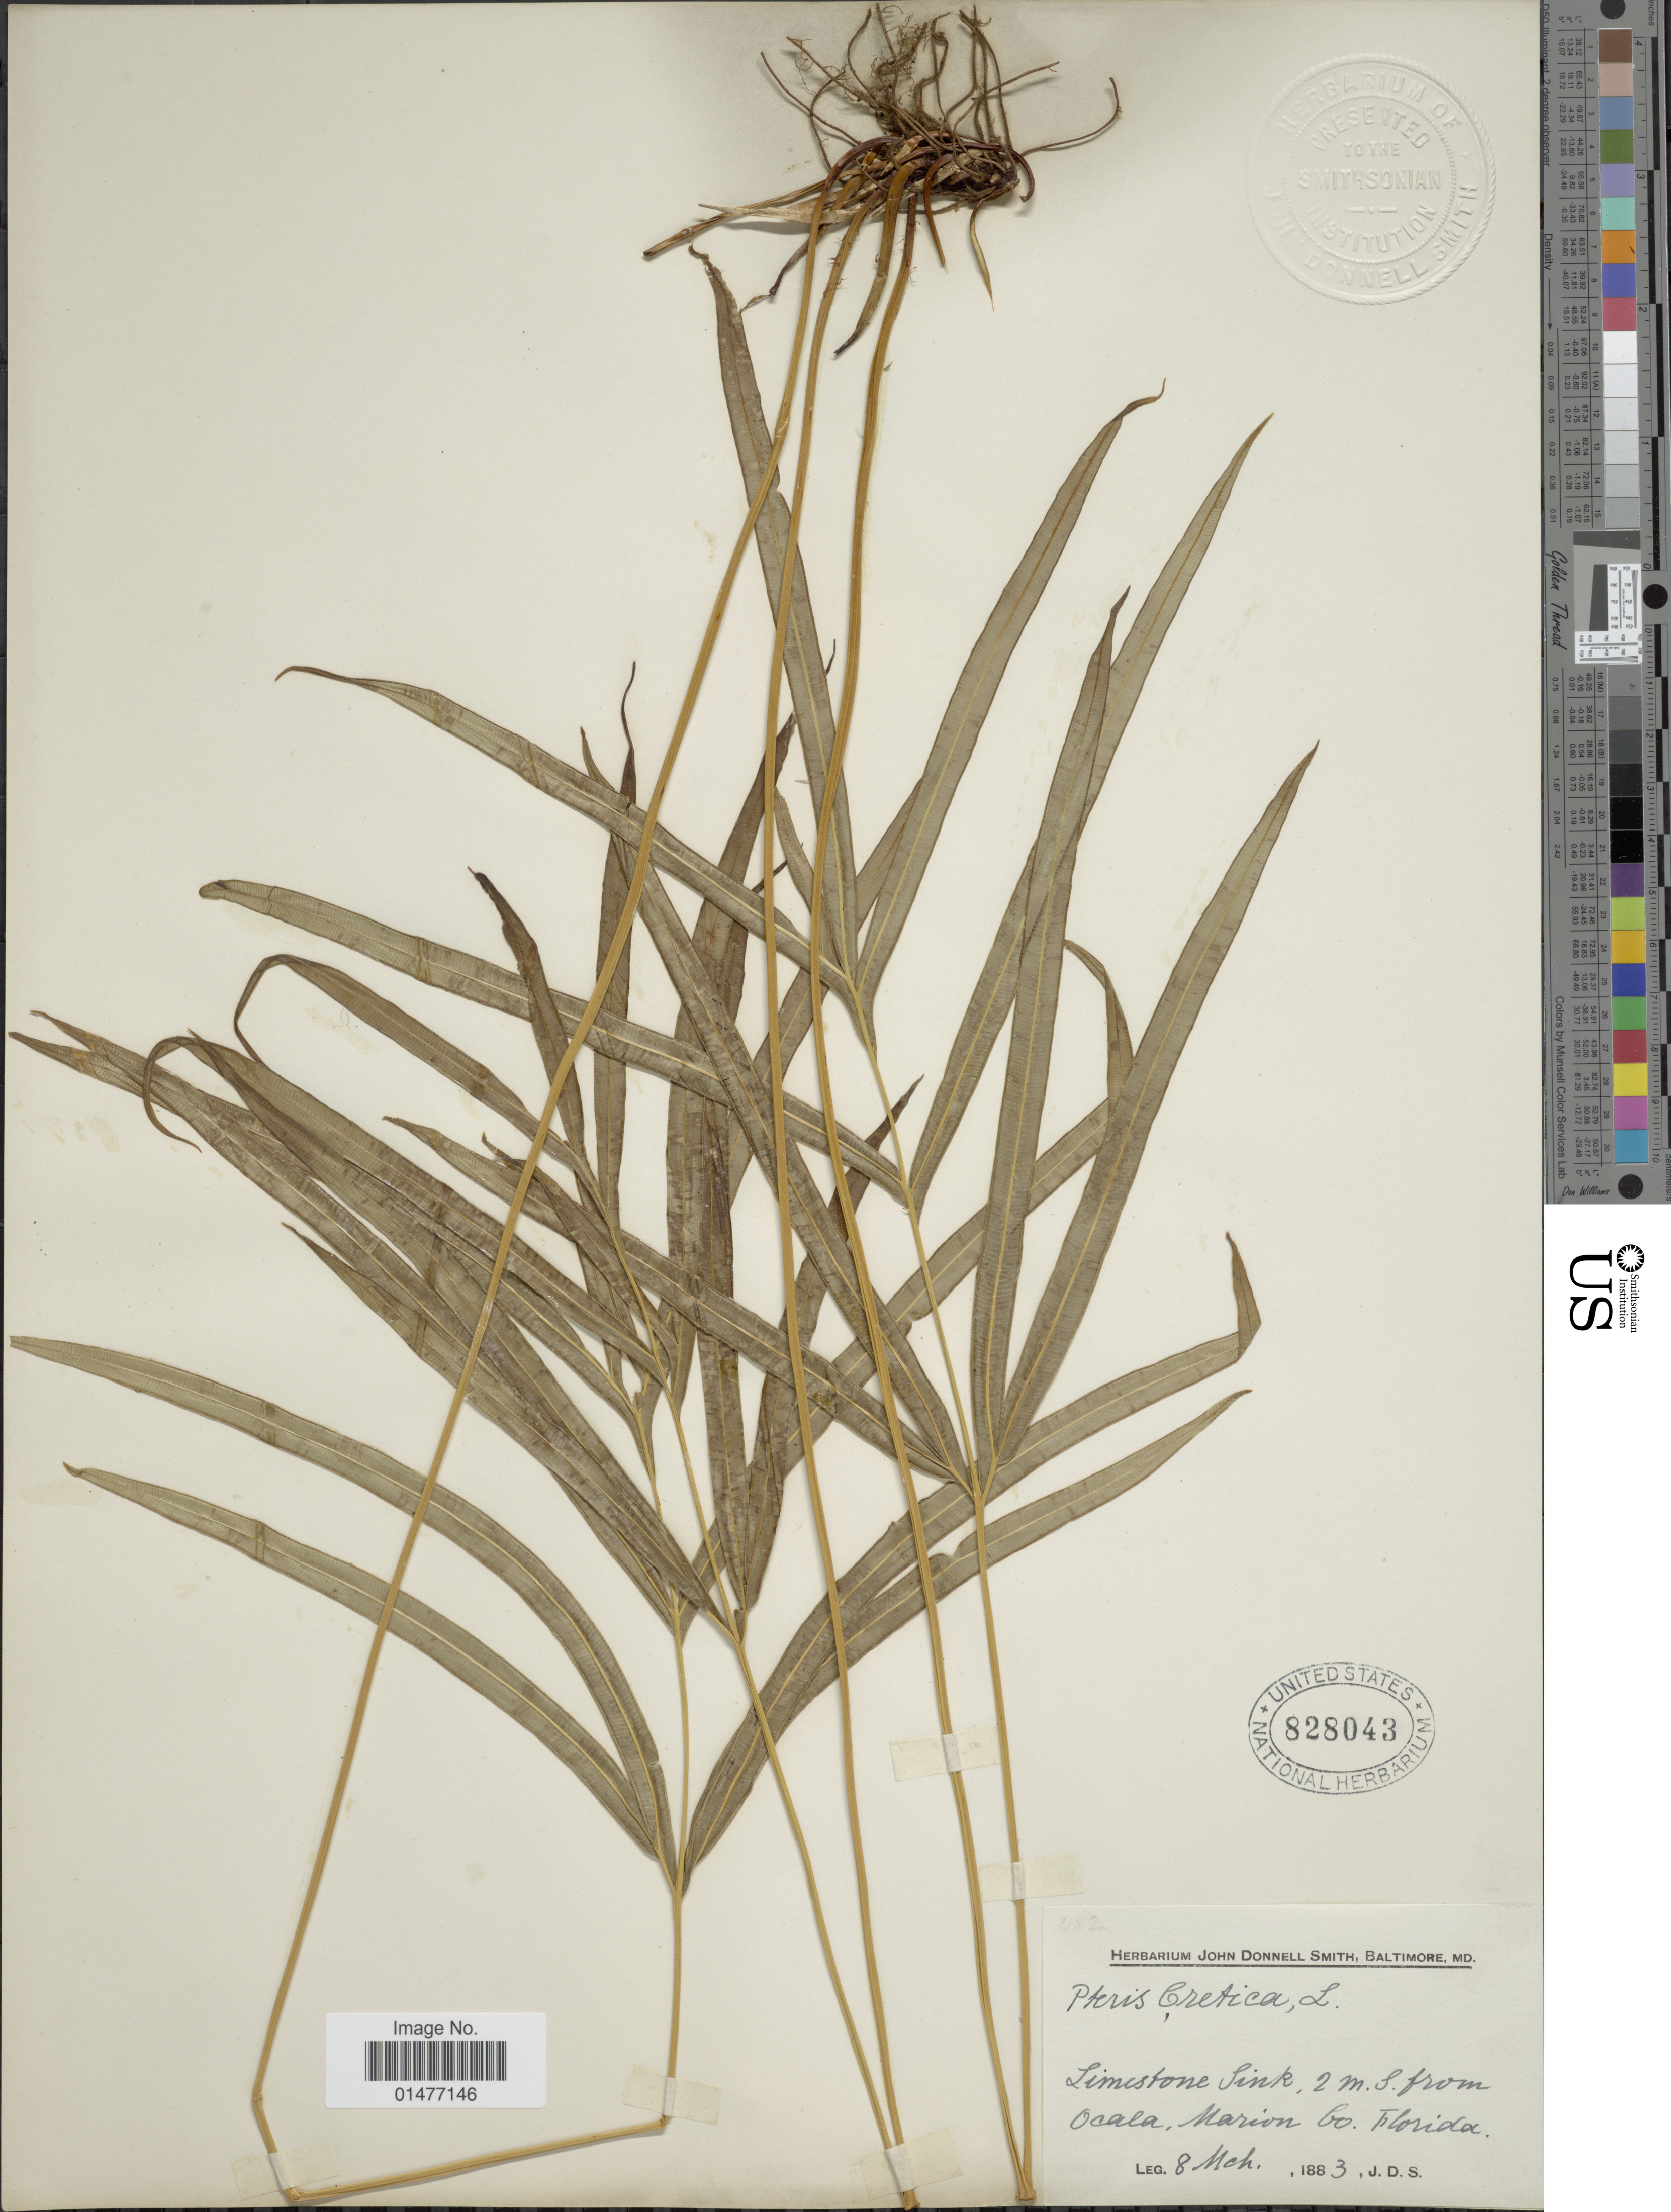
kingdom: Plantae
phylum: Tracheophyta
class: Polypodiopsida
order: Polypodiales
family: Pteridaceae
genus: Pteris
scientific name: Pteris cretica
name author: L.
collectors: ex Herb. John Donnell Smith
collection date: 1883-03-08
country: United States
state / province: Florida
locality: Limestone link, 2 m.s. from Ocala, Marion Co.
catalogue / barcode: US 828043